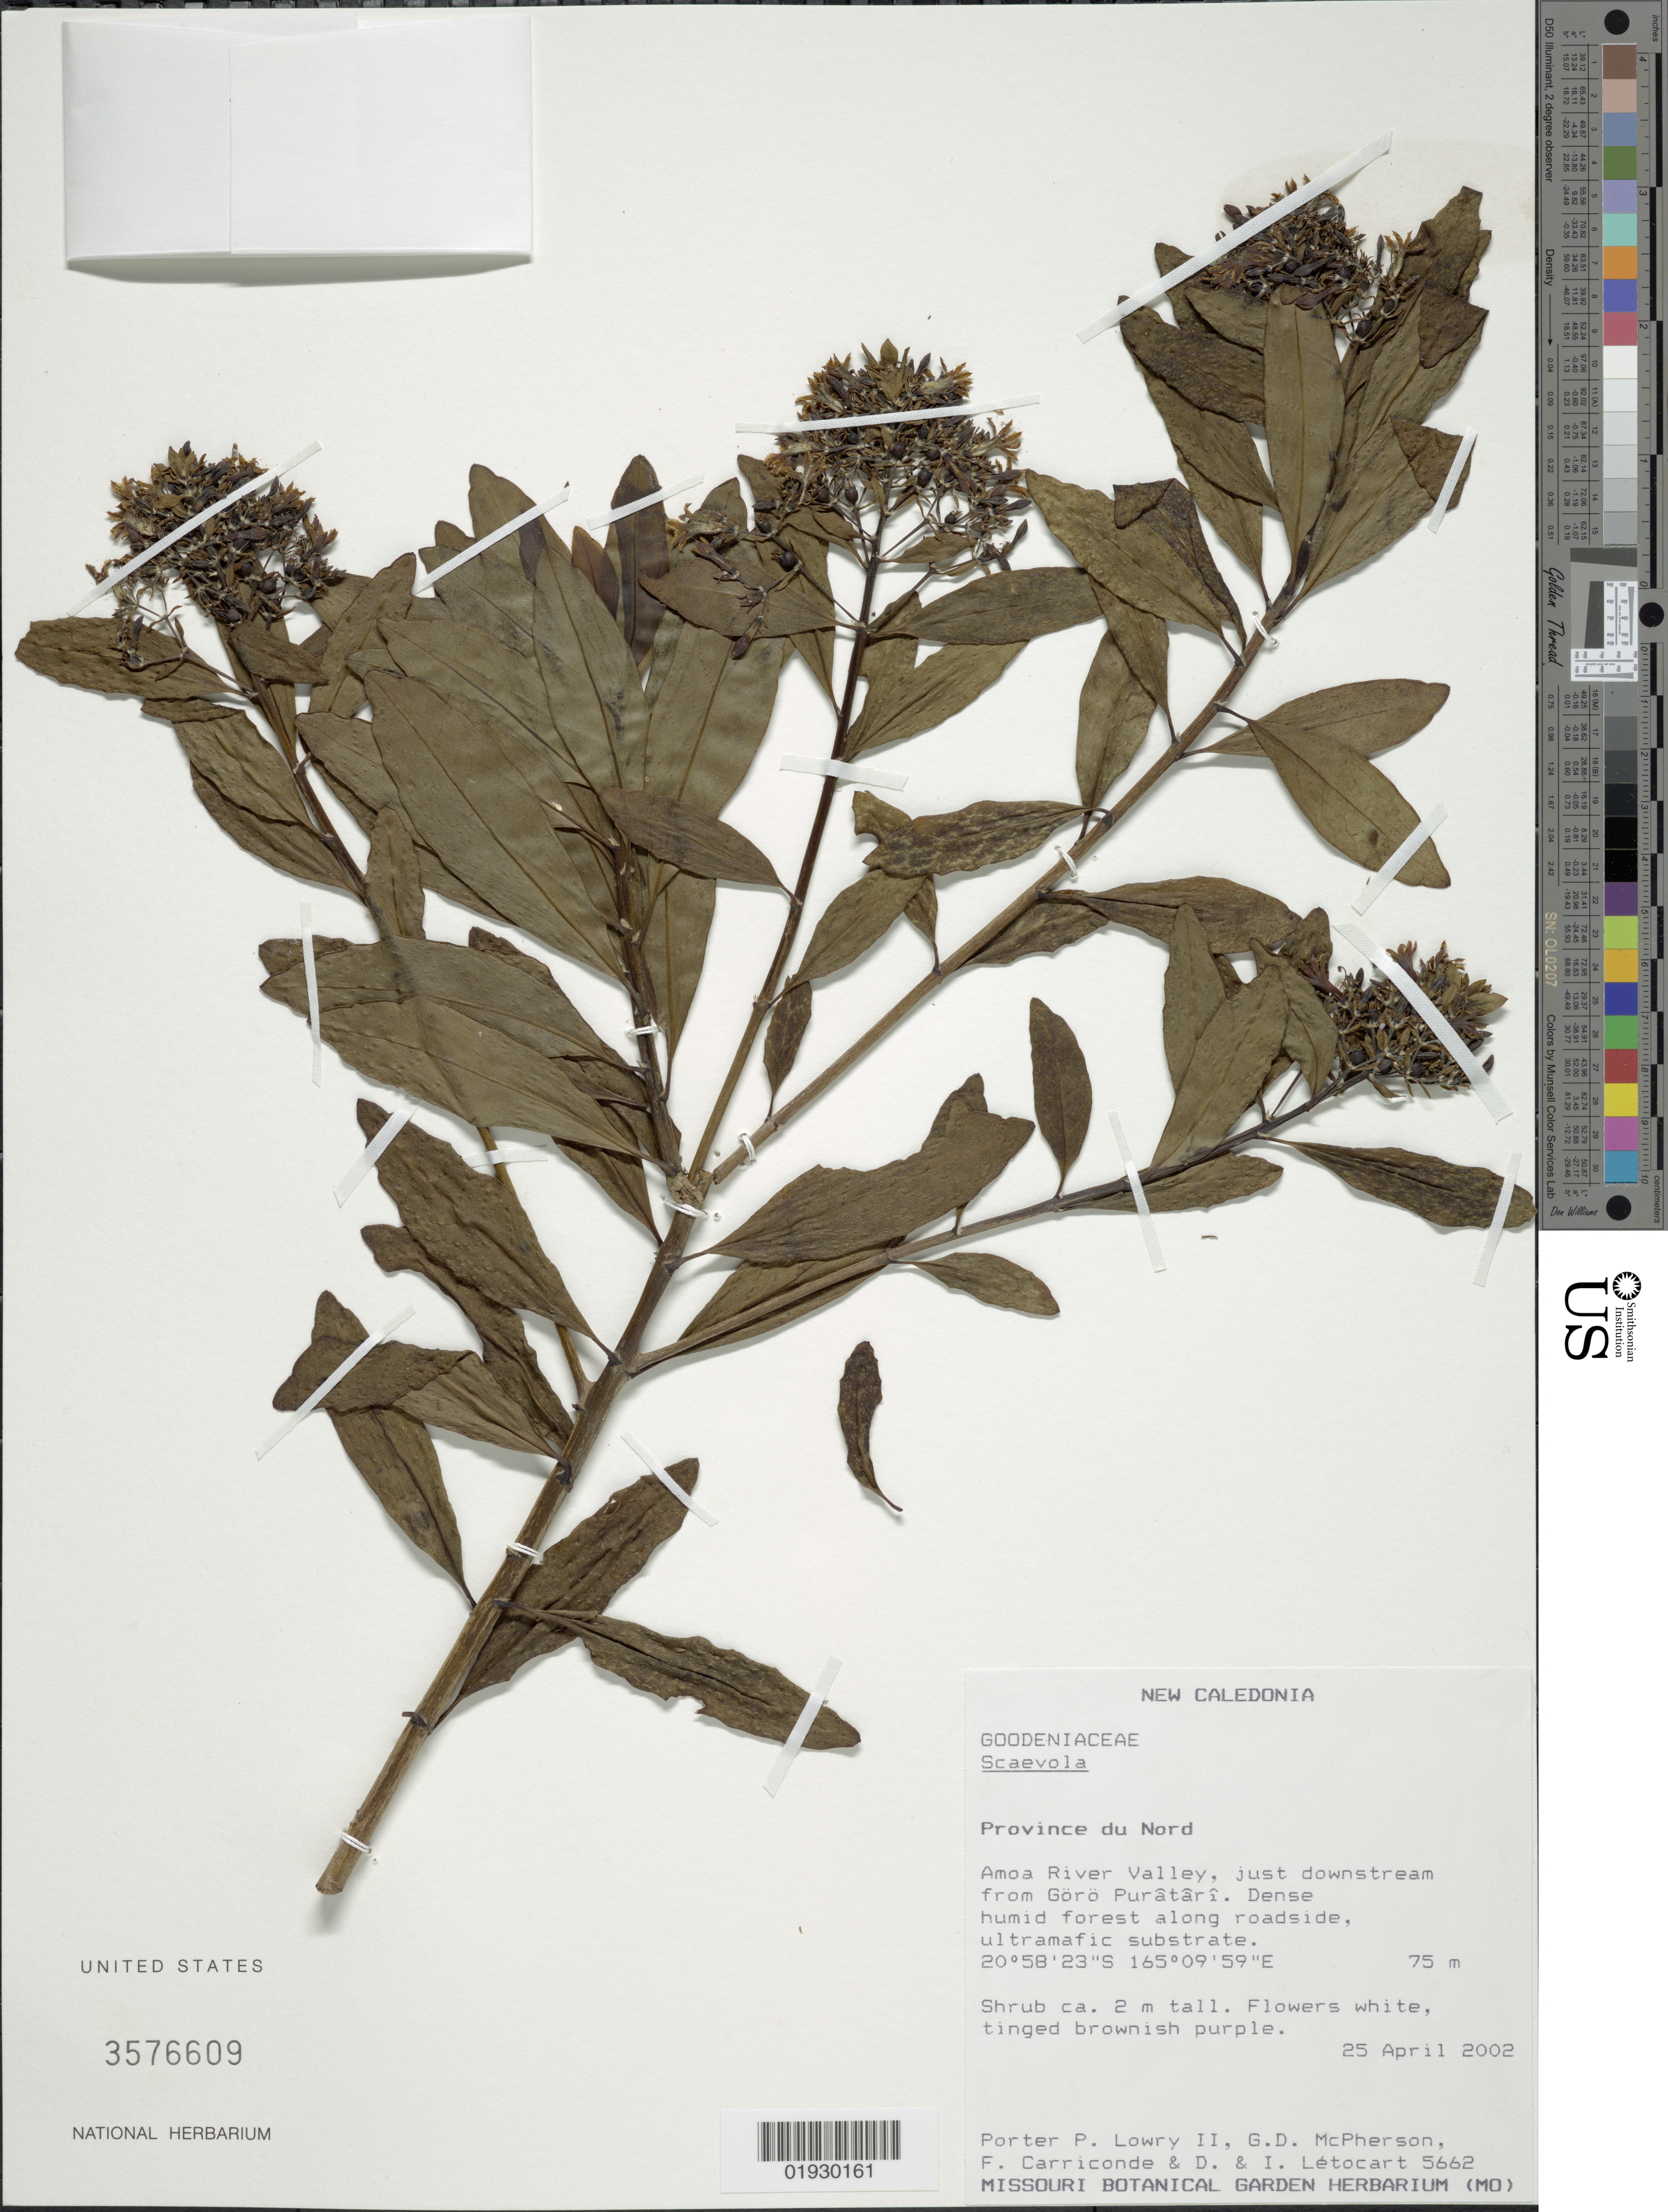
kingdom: Plantae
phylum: Tracheophyta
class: Magnoliopsida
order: Asterales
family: Goodeniaceae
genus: Scaevola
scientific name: Scaevola sp.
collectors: P. P. Lowry, G. D. McPherson, F. Carriconde & I. Letocart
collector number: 5662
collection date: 2002-04-25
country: New Caledonia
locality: Province du Nord. Amoa River Valley, just downstream from Görö Purâtârî.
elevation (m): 75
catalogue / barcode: US 3576609